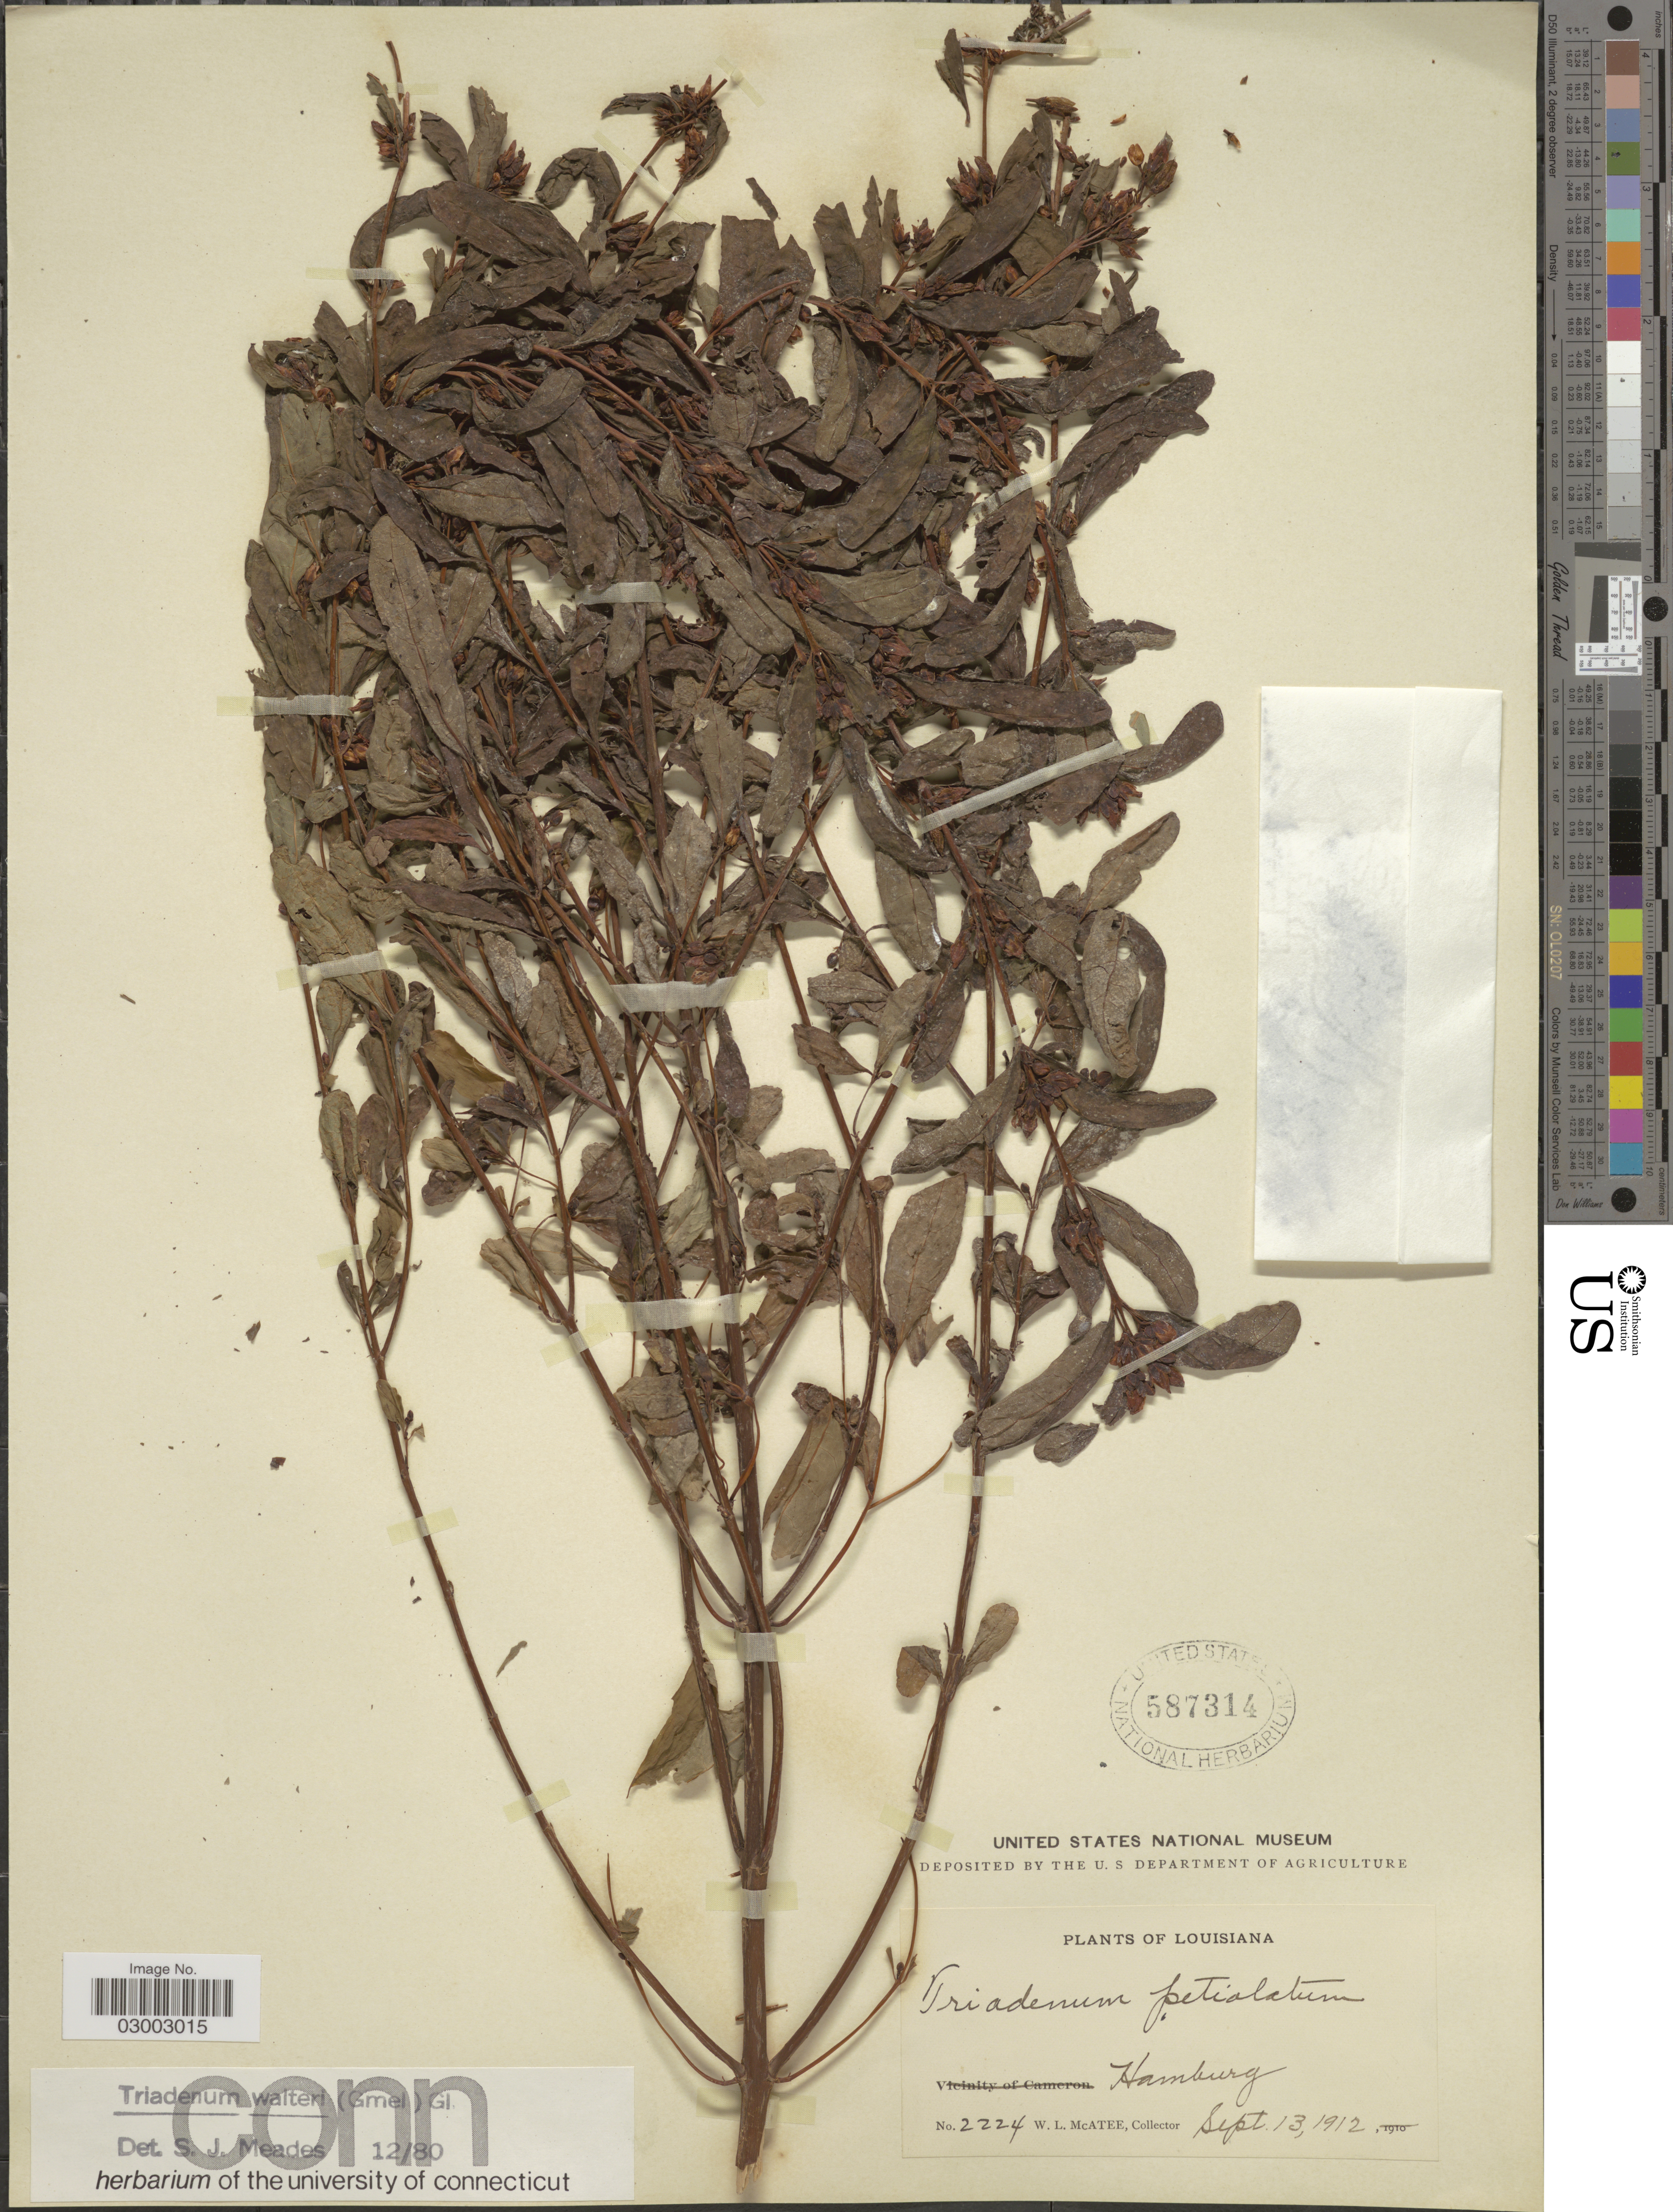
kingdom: Plantae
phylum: Tracheophyta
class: Magnoliopsida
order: Malpighiales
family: Hypericaceae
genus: Hypericum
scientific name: Hypericum walteri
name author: J.F. Gmel.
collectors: W. McAtee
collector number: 2224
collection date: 1912-09-13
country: United States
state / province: Louisiana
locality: Hamburg.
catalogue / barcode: US 587314